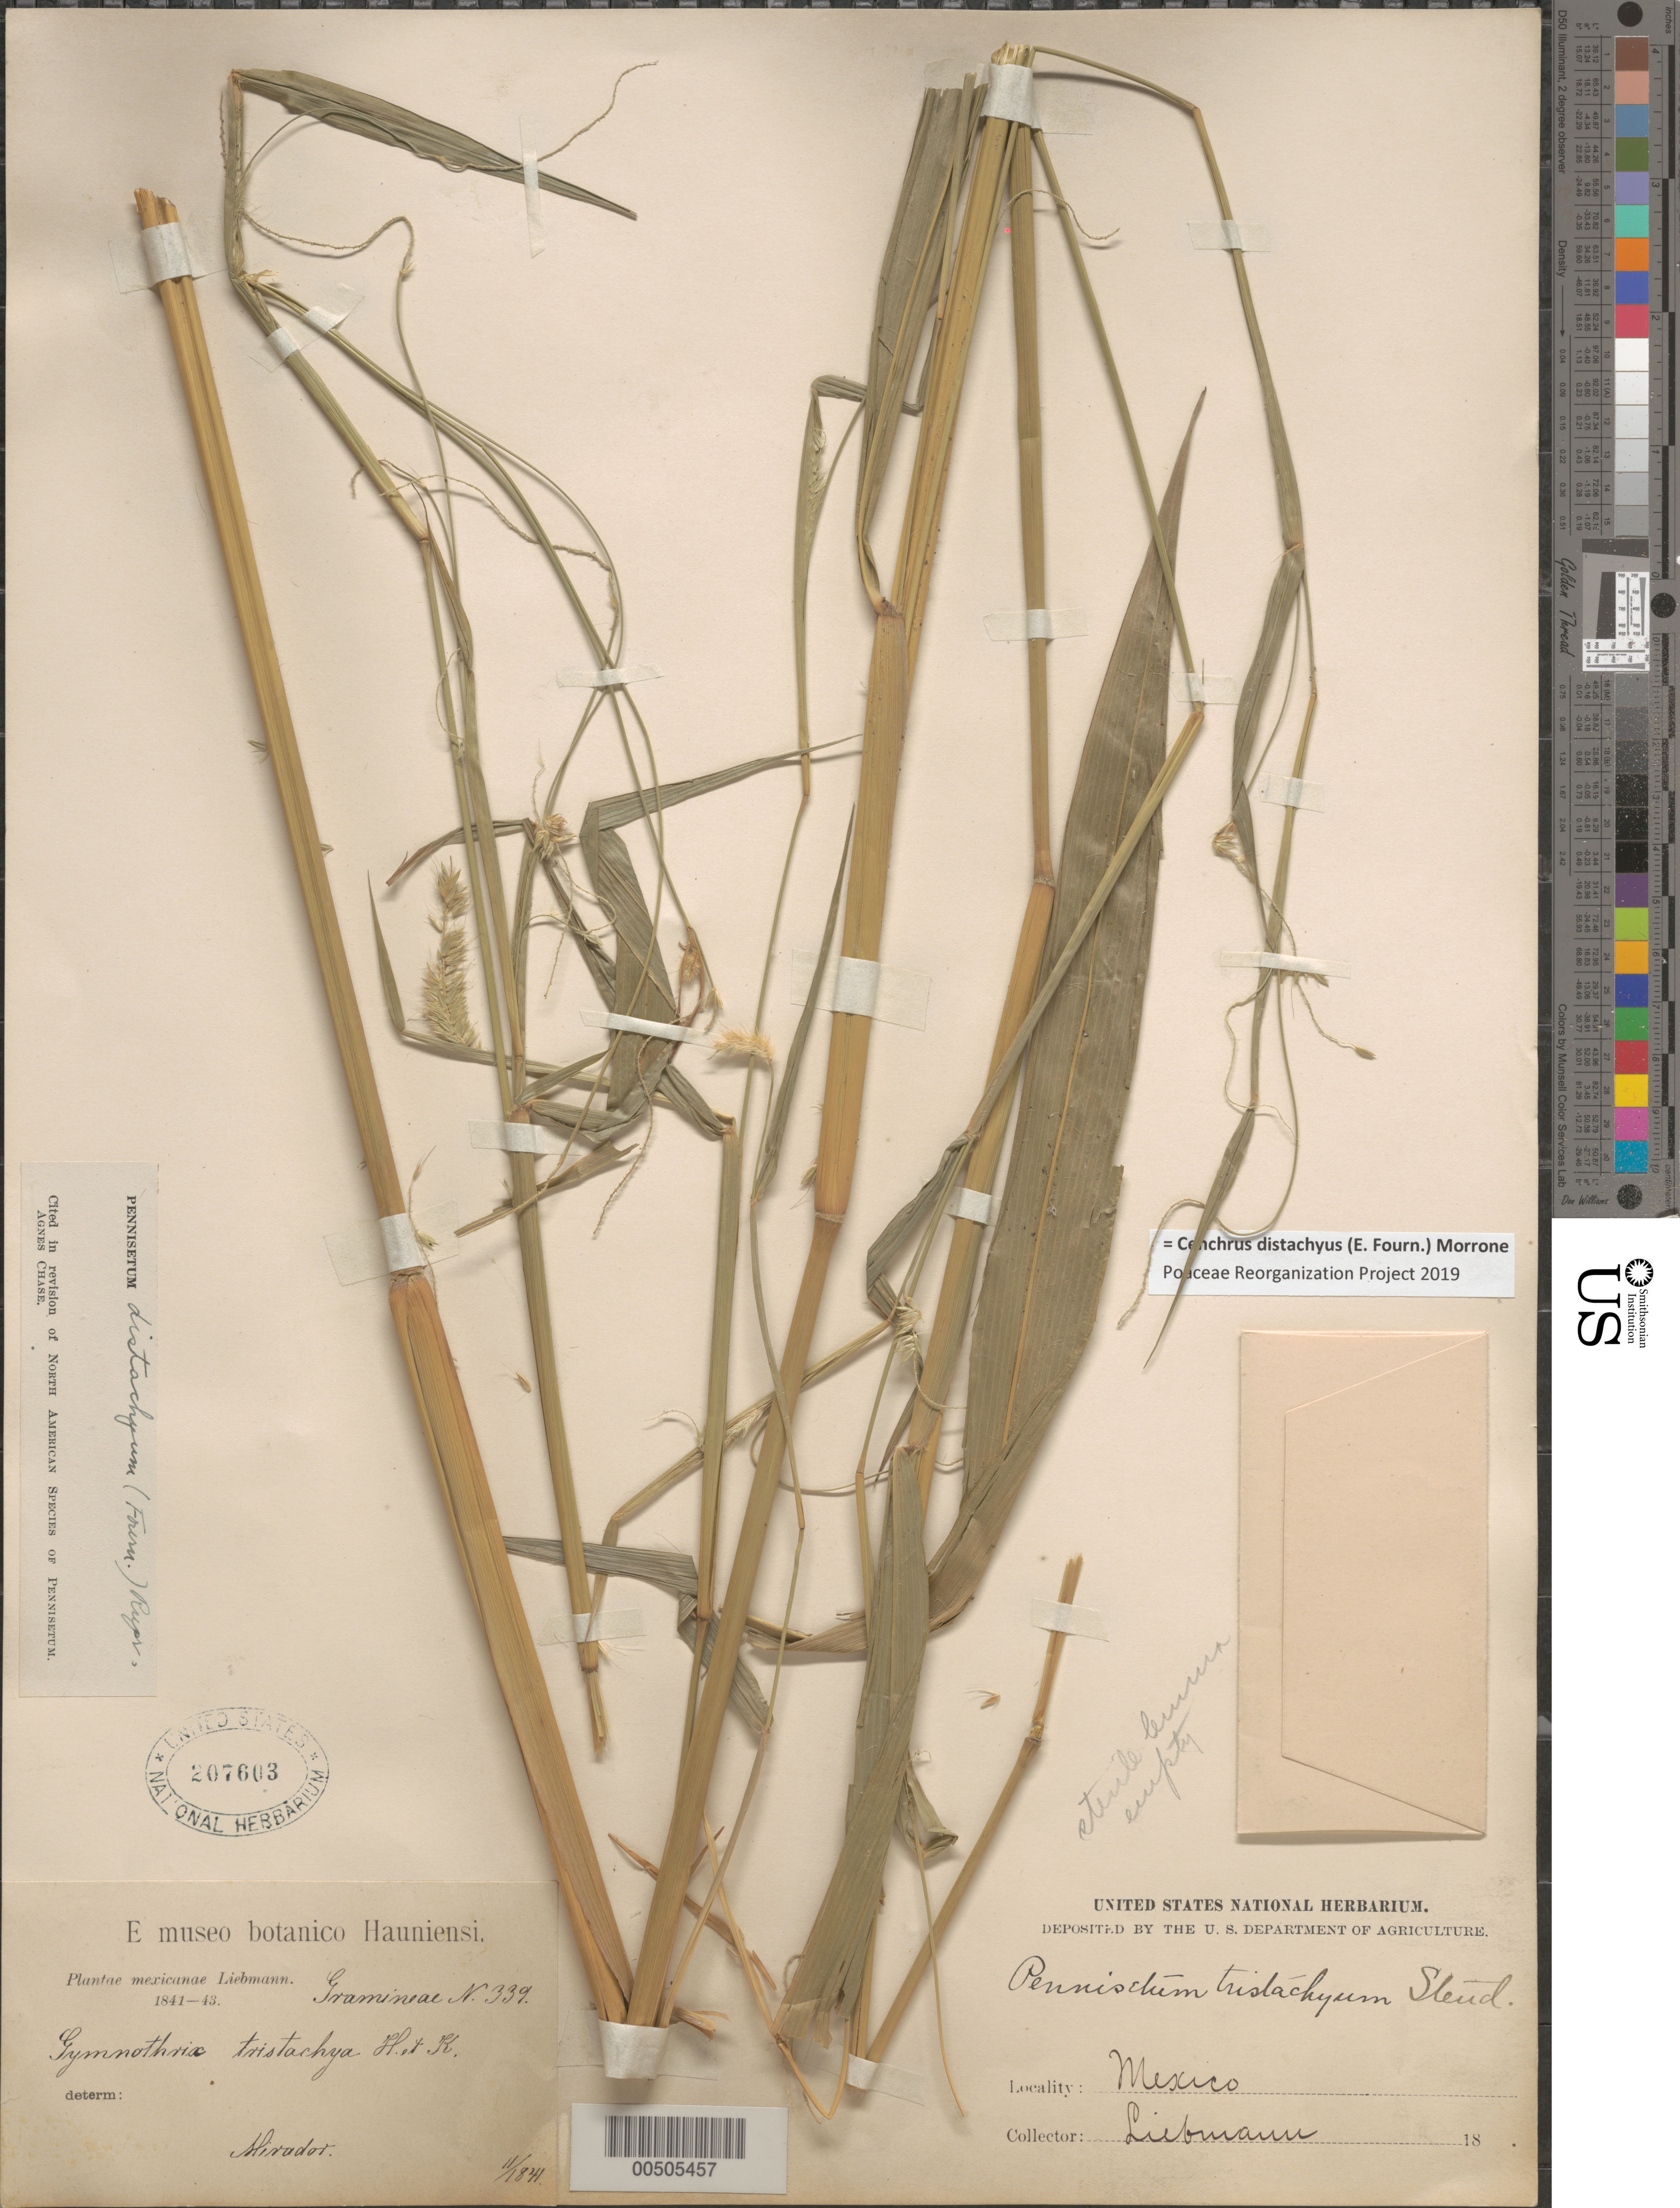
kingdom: Plantae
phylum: Tracheophyta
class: Liliopsida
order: Poales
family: Poaceae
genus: Cenchrus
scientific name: Cenchrus distachyus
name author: (E. Fourn.) Morrone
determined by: Poaceae Reorganization Project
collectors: F. M. Liebmann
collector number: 339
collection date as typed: Nov 1841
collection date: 1841-11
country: Mexico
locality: Mirador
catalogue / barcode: US 207603